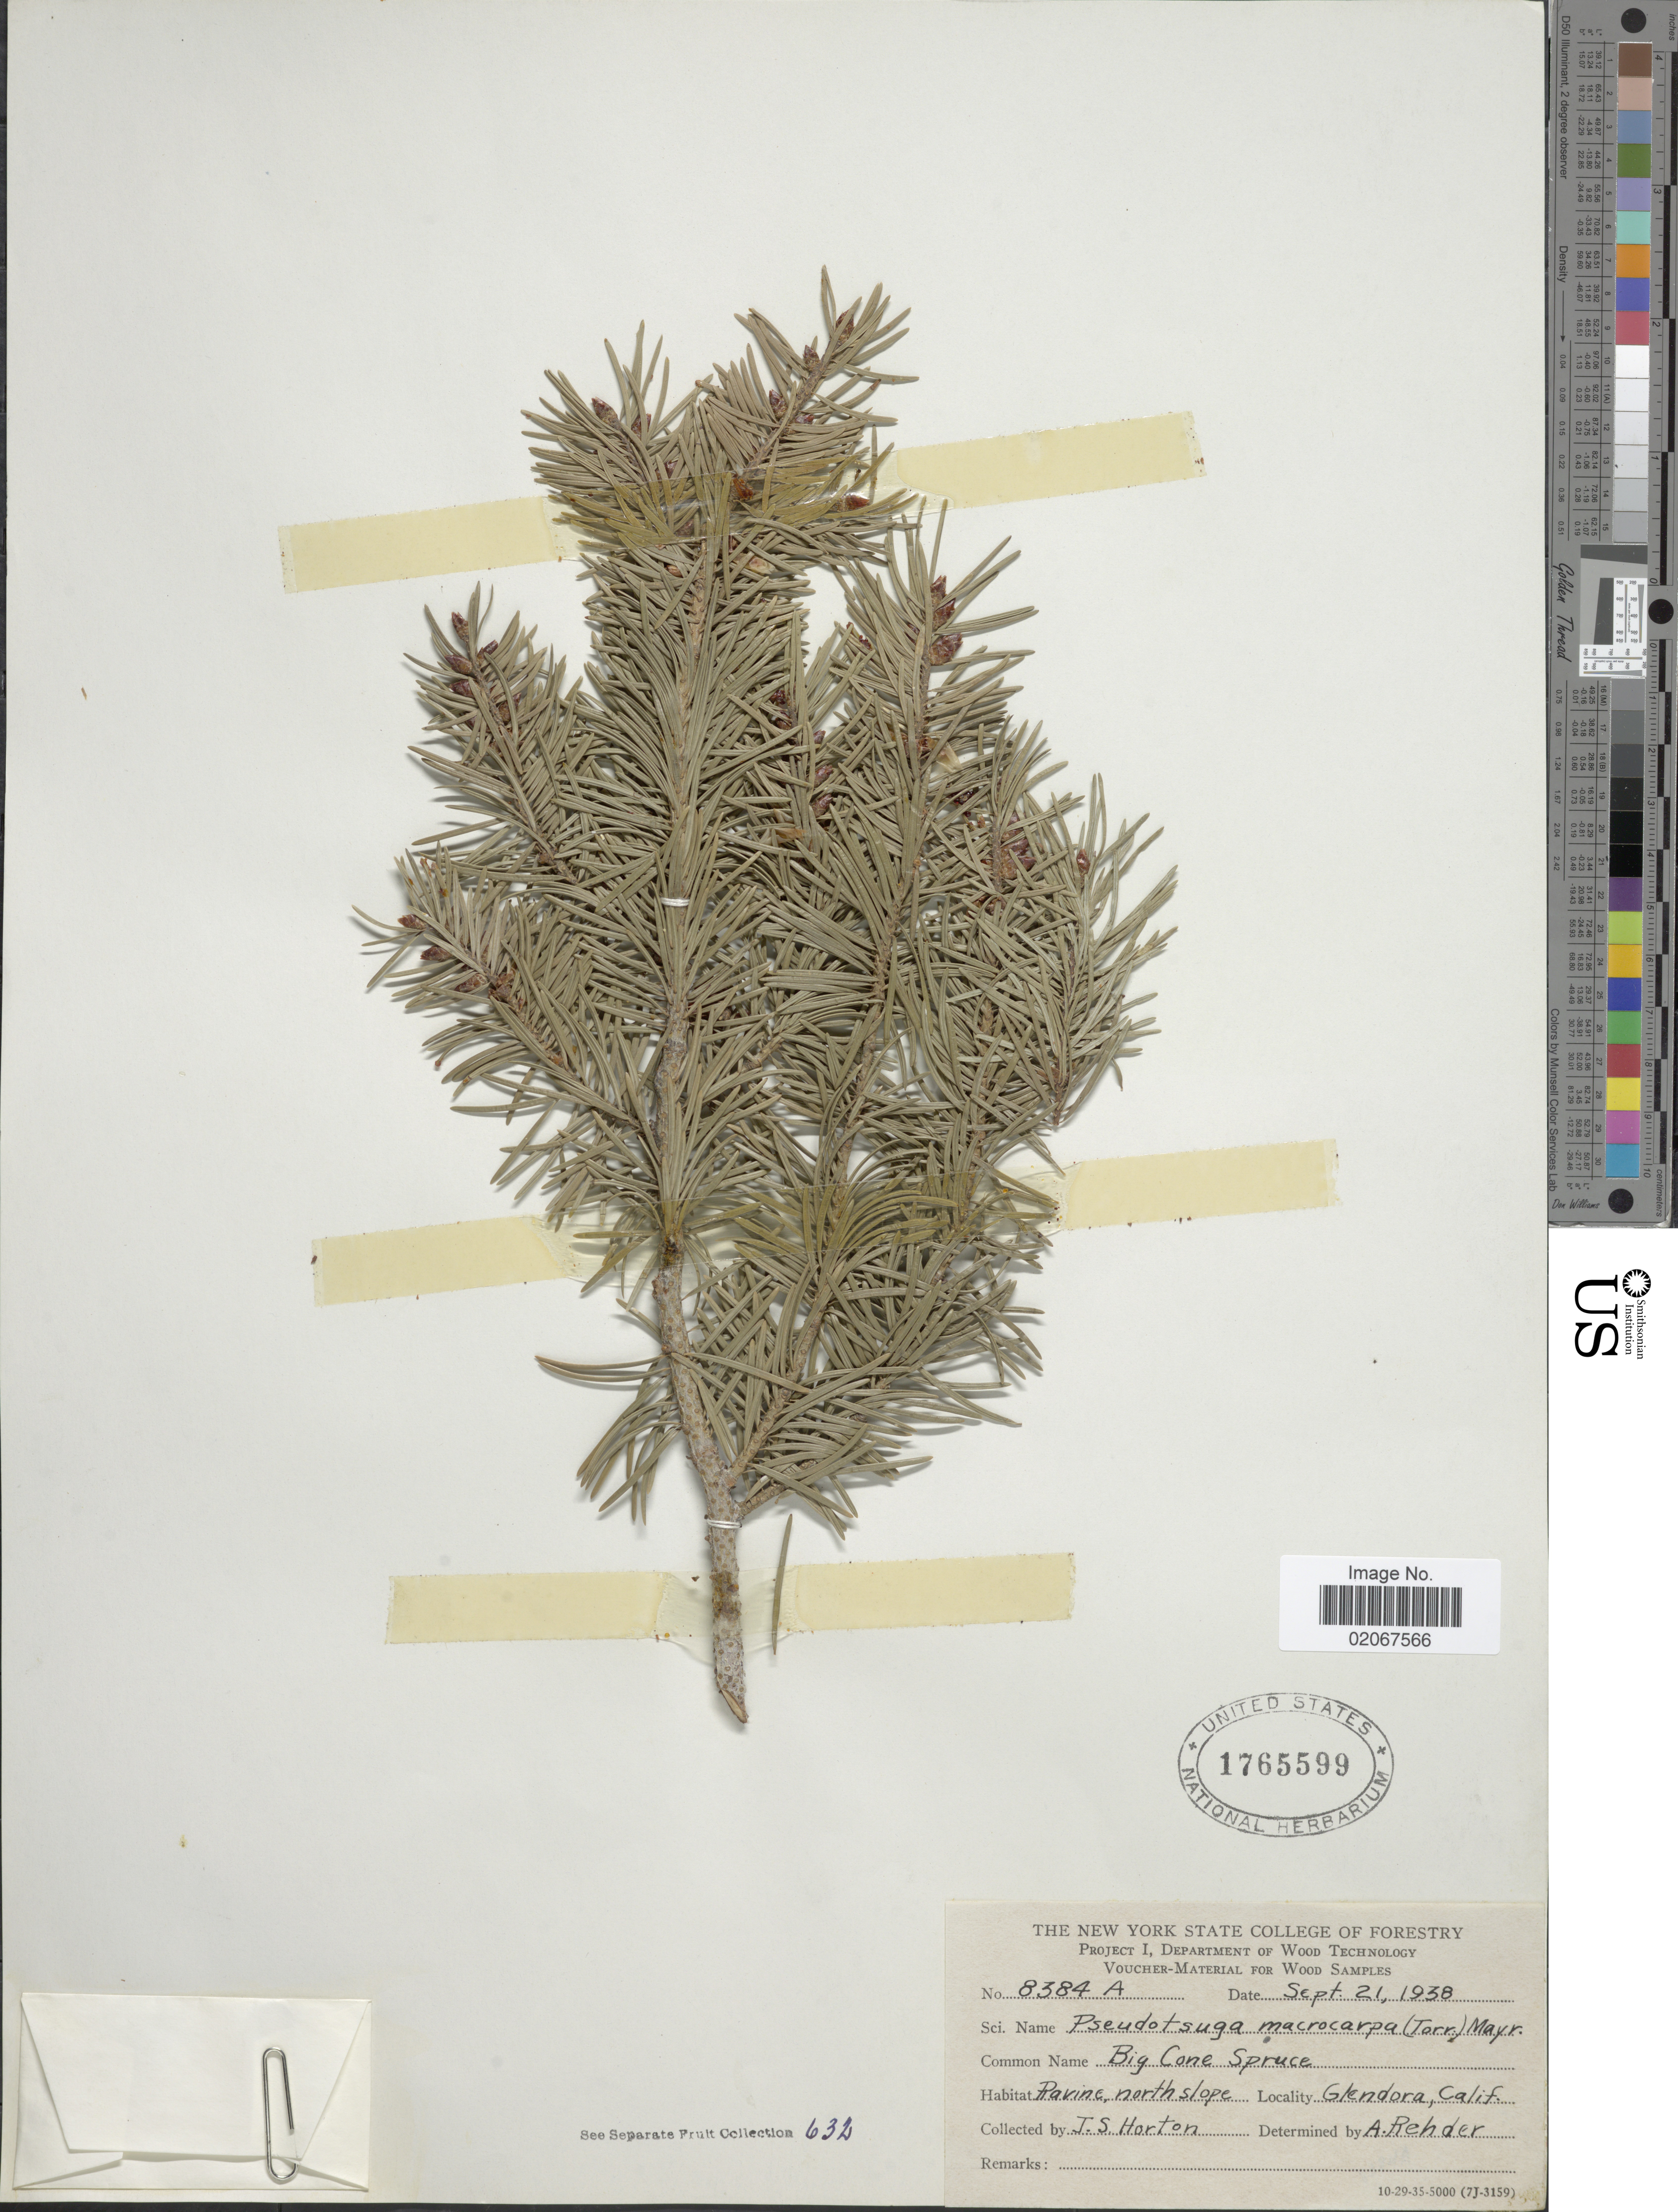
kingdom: Plantae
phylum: Tracheophyta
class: Pinopsida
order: Pinales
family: Pinaceae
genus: Pseudotsuga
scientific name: Pseudotsuga macrocarpa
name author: (Vasey) Mayr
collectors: J. Horton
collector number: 8384A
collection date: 1938-09-21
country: United States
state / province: California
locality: Ravie, north slope. Glendora, Calif.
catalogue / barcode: US 1765599